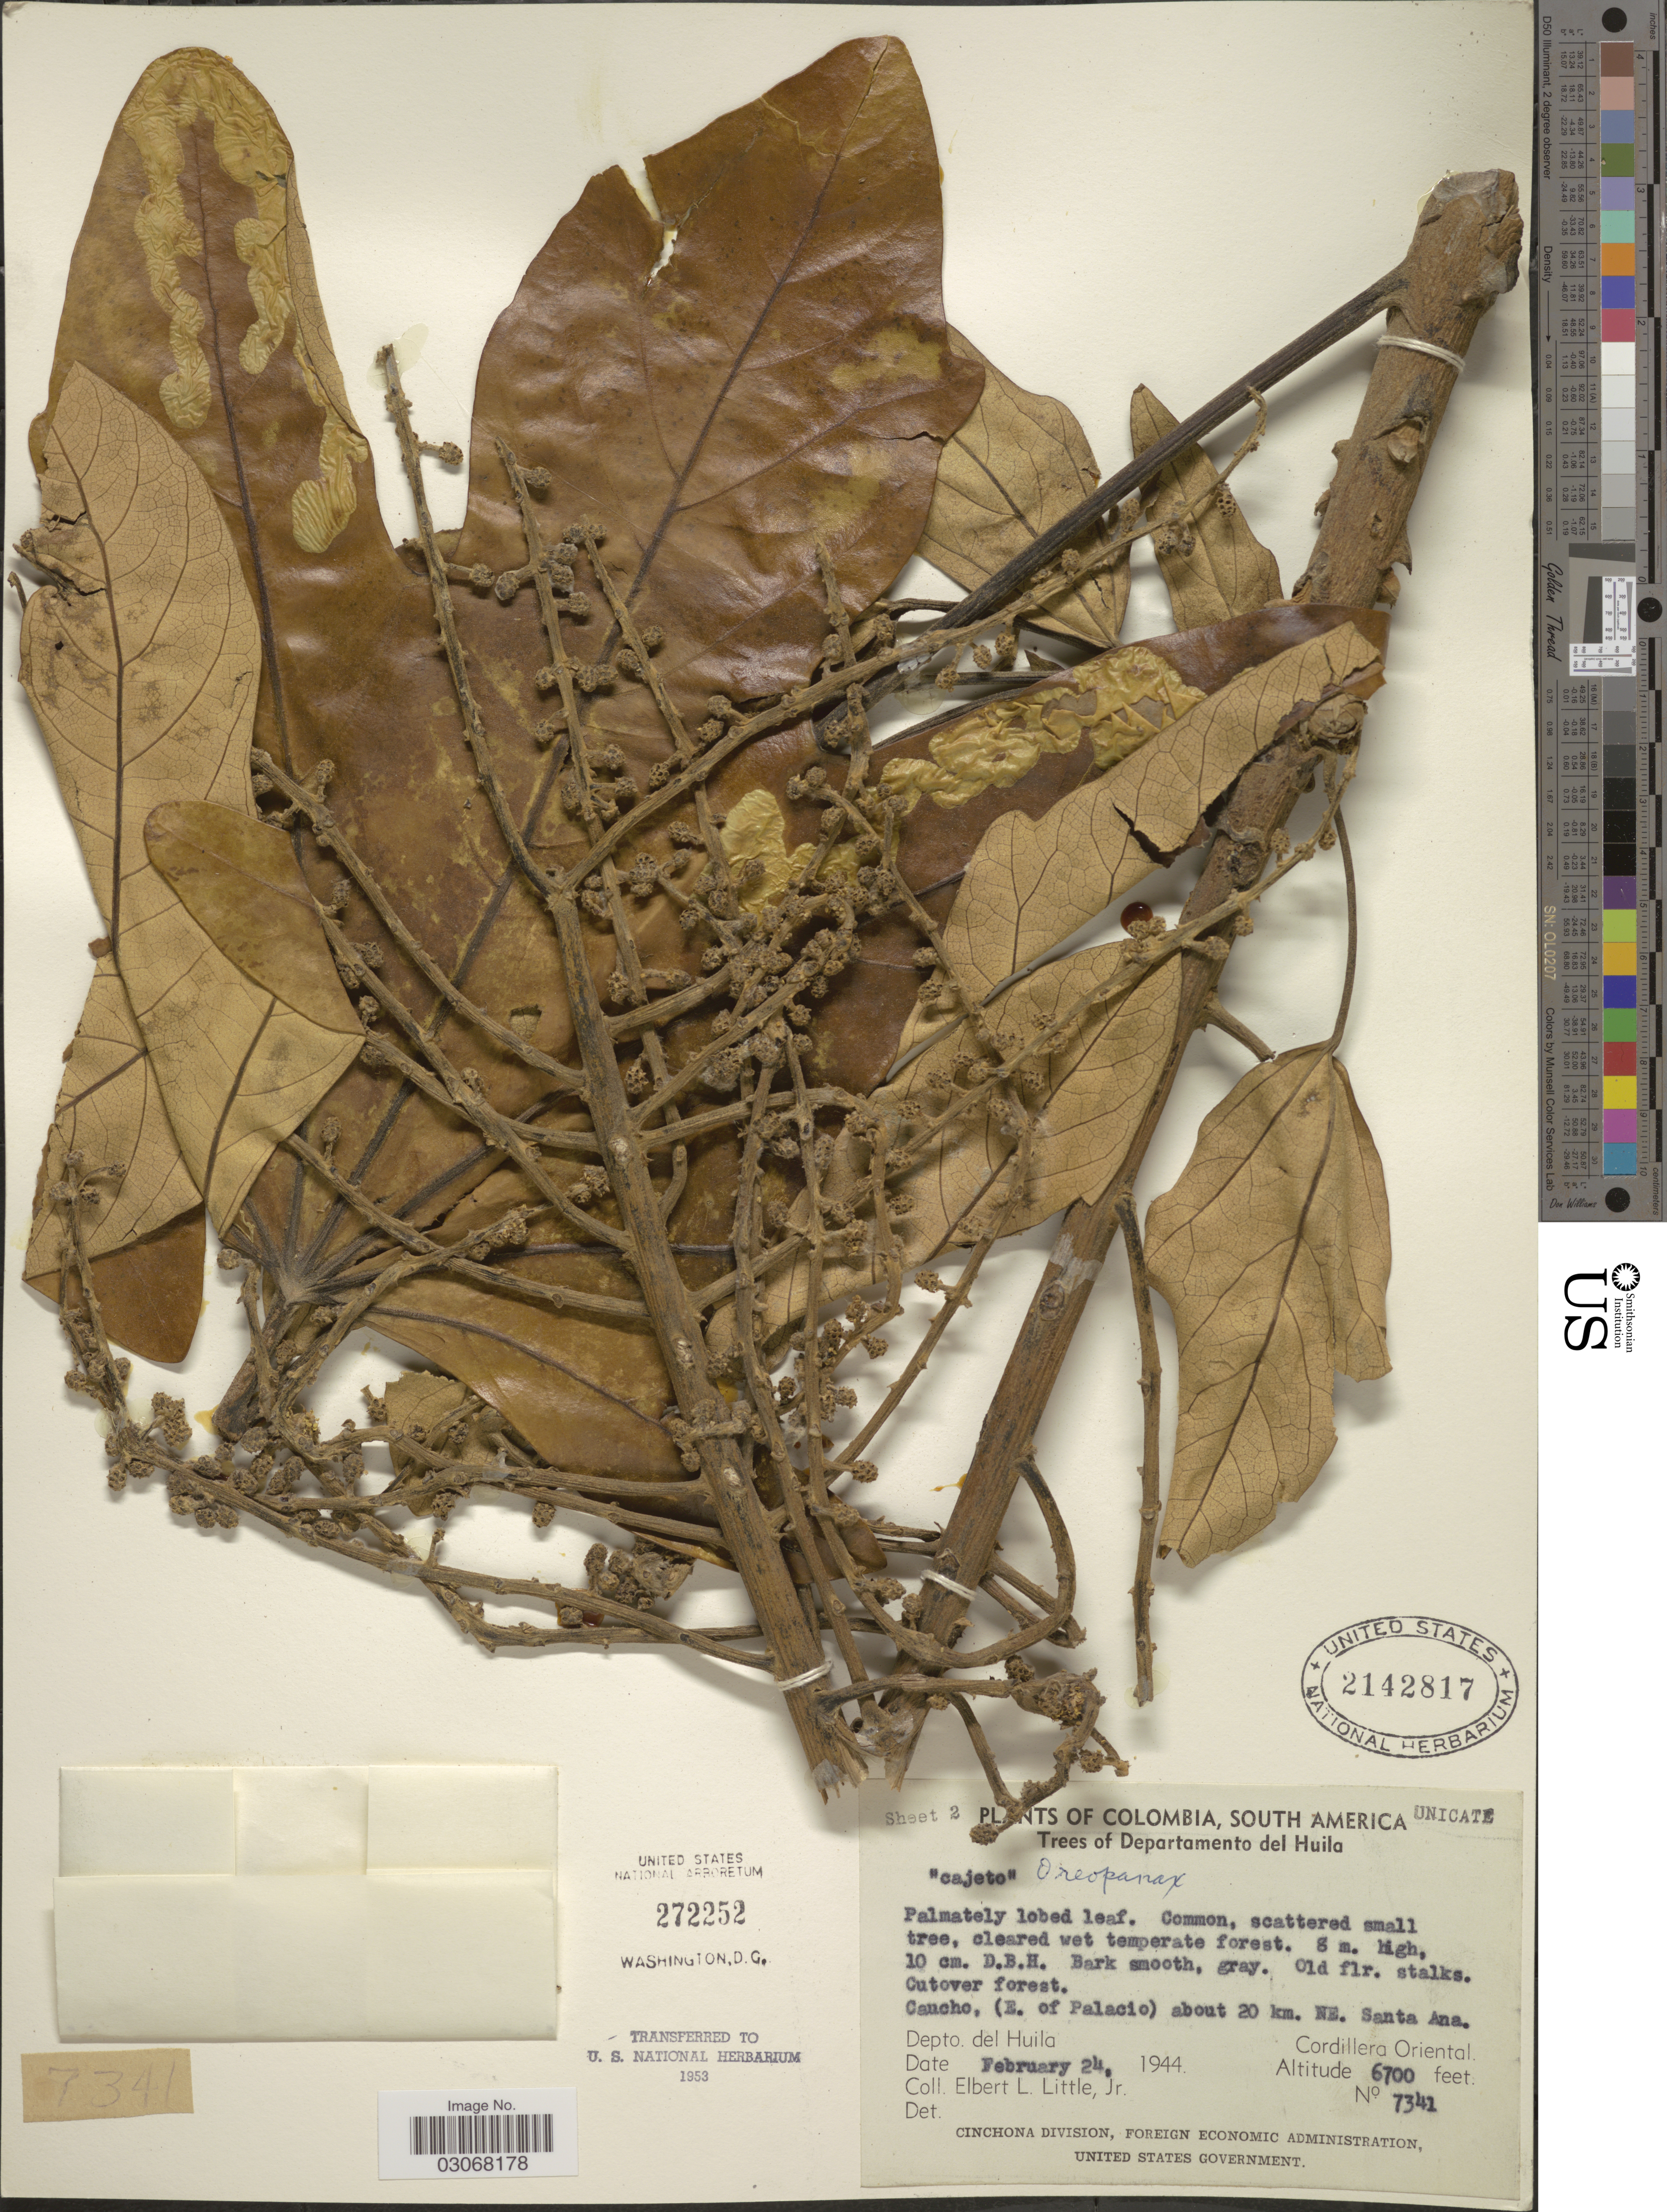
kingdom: Plantae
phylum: Tracheophyta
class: Magnoliopsida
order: Apiales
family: Araliaceae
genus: Oreopanax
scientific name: Oreopanax sp.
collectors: E. L. Little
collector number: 7341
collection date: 1944-02-24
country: Colombia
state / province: Huila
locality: Trees of Departamento del Huila. Caucho. (E. of Palacio) about 20 km. NE. Santa Ana. Depto. del Huila. Cordillera Oriental.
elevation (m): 2042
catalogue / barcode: US 2142817